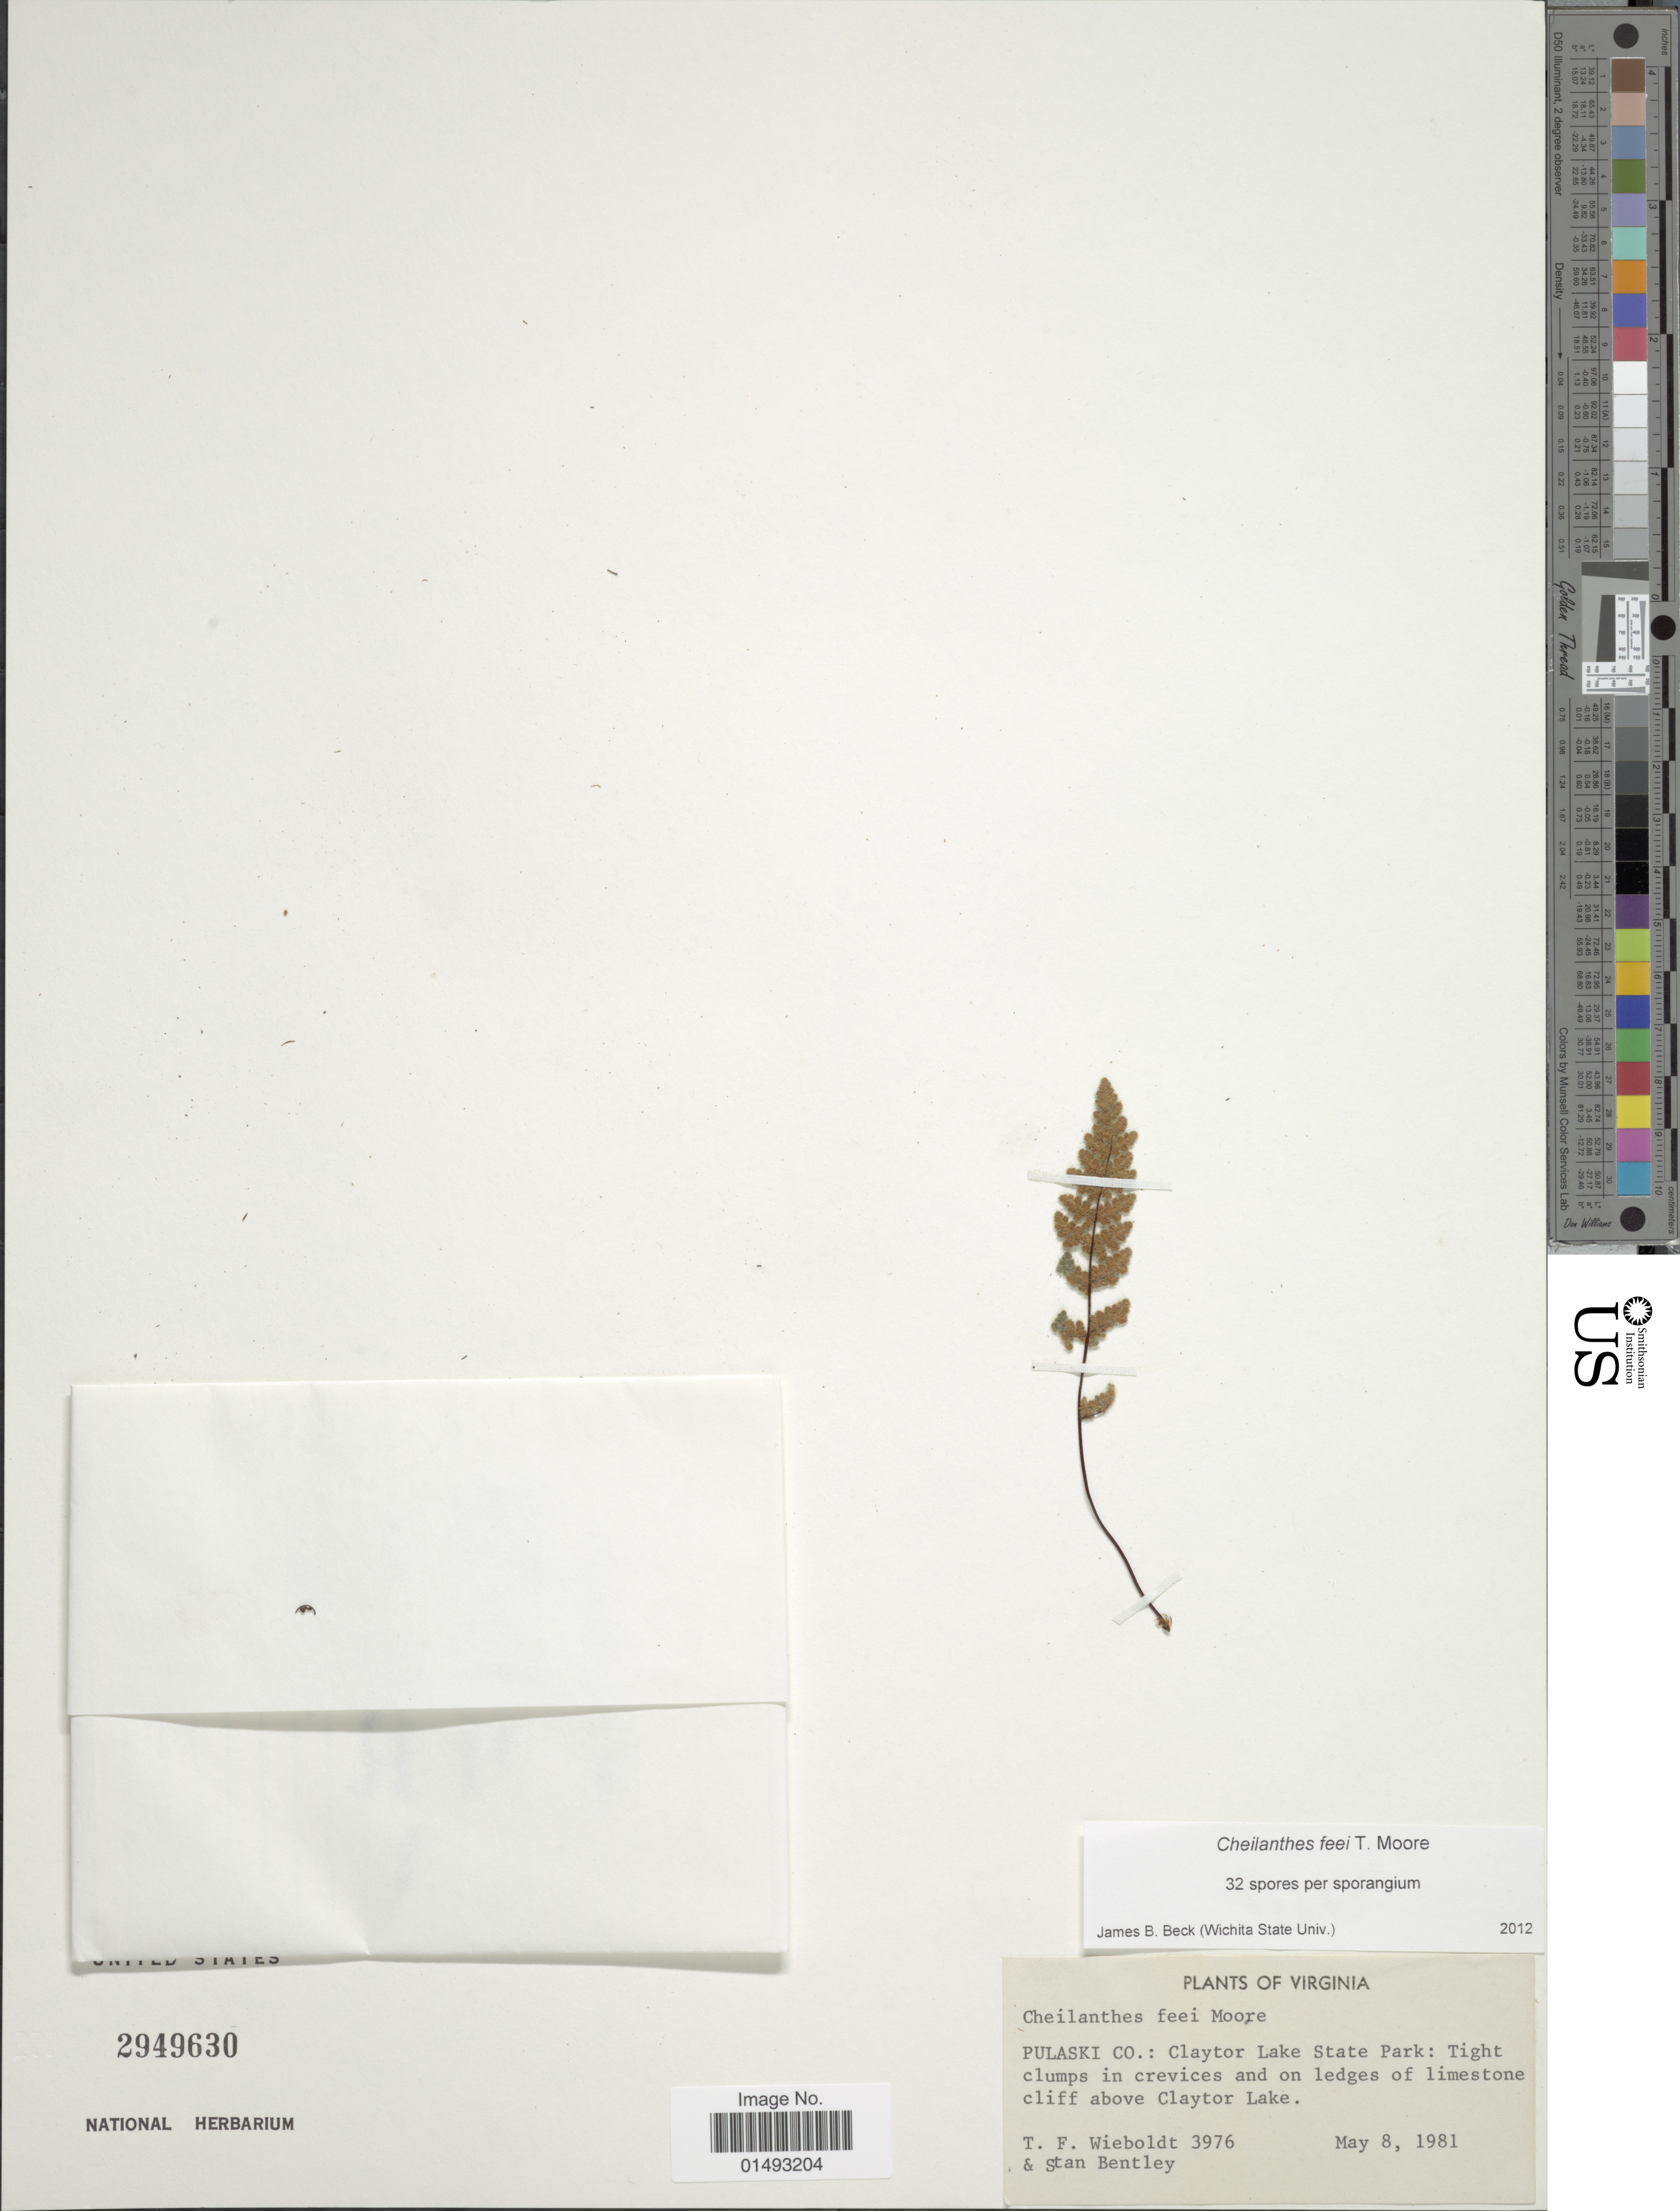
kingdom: Plantae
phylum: Tracheophyta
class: Polypodiopsida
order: Polypodiales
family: Pteridaceae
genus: Myriopteris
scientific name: Myriopteris gracilis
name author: Fée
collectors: T. Wieboldt & S. Bentley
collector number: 3976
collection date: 1981-05-08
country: United States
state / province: Virginia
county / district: Pulaski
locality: Pulaski Co: Claytor Lake State Park: Tight clumps in crevices and on ledges of limestone cliff above Claytor Lake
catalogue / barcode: US 2949630